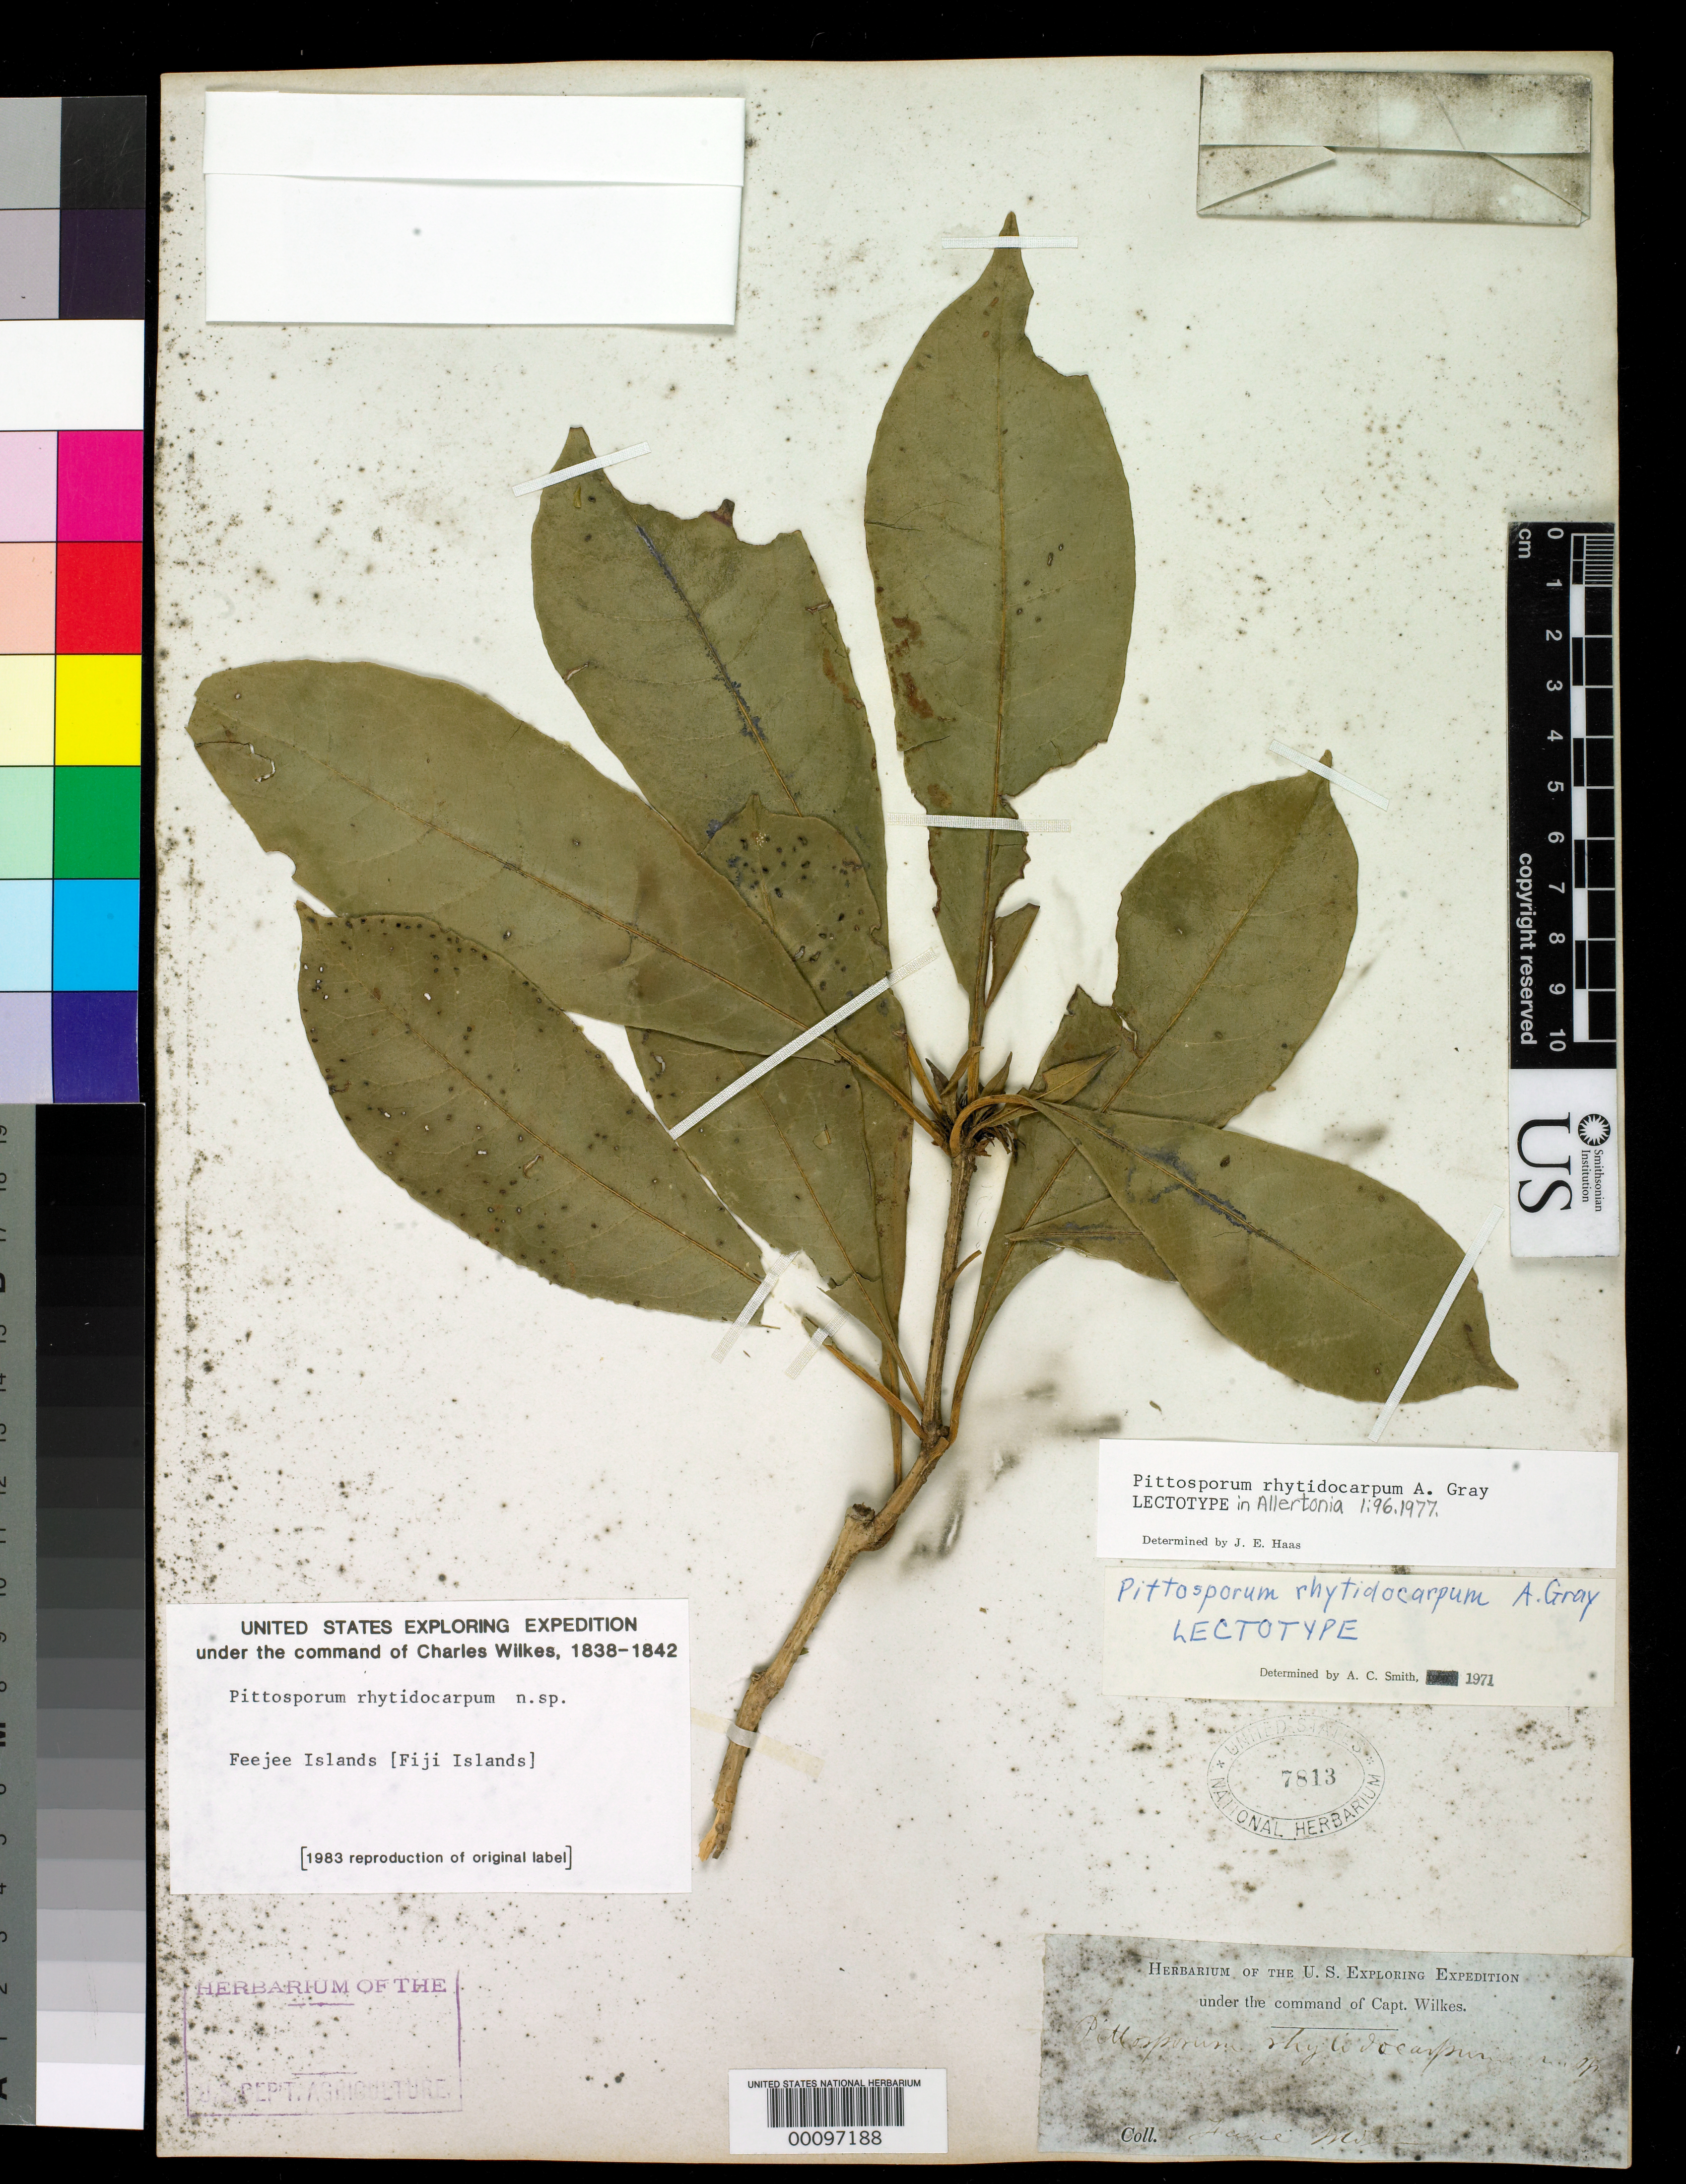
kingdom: Plantae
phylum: Tracheophyta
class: Magnoliopsida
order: Apiales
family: Pittosporaceae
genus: Pittosporum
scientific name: Pittosporum rhytidocarpum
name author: A. Gray in Wilkes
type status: Lectotype; Syntype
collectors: Wilkes Explor. Exped.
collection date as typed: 1838 to -- --- 1842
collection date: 1838/1842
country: Fiji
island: Ovalau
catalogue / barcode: US 7813